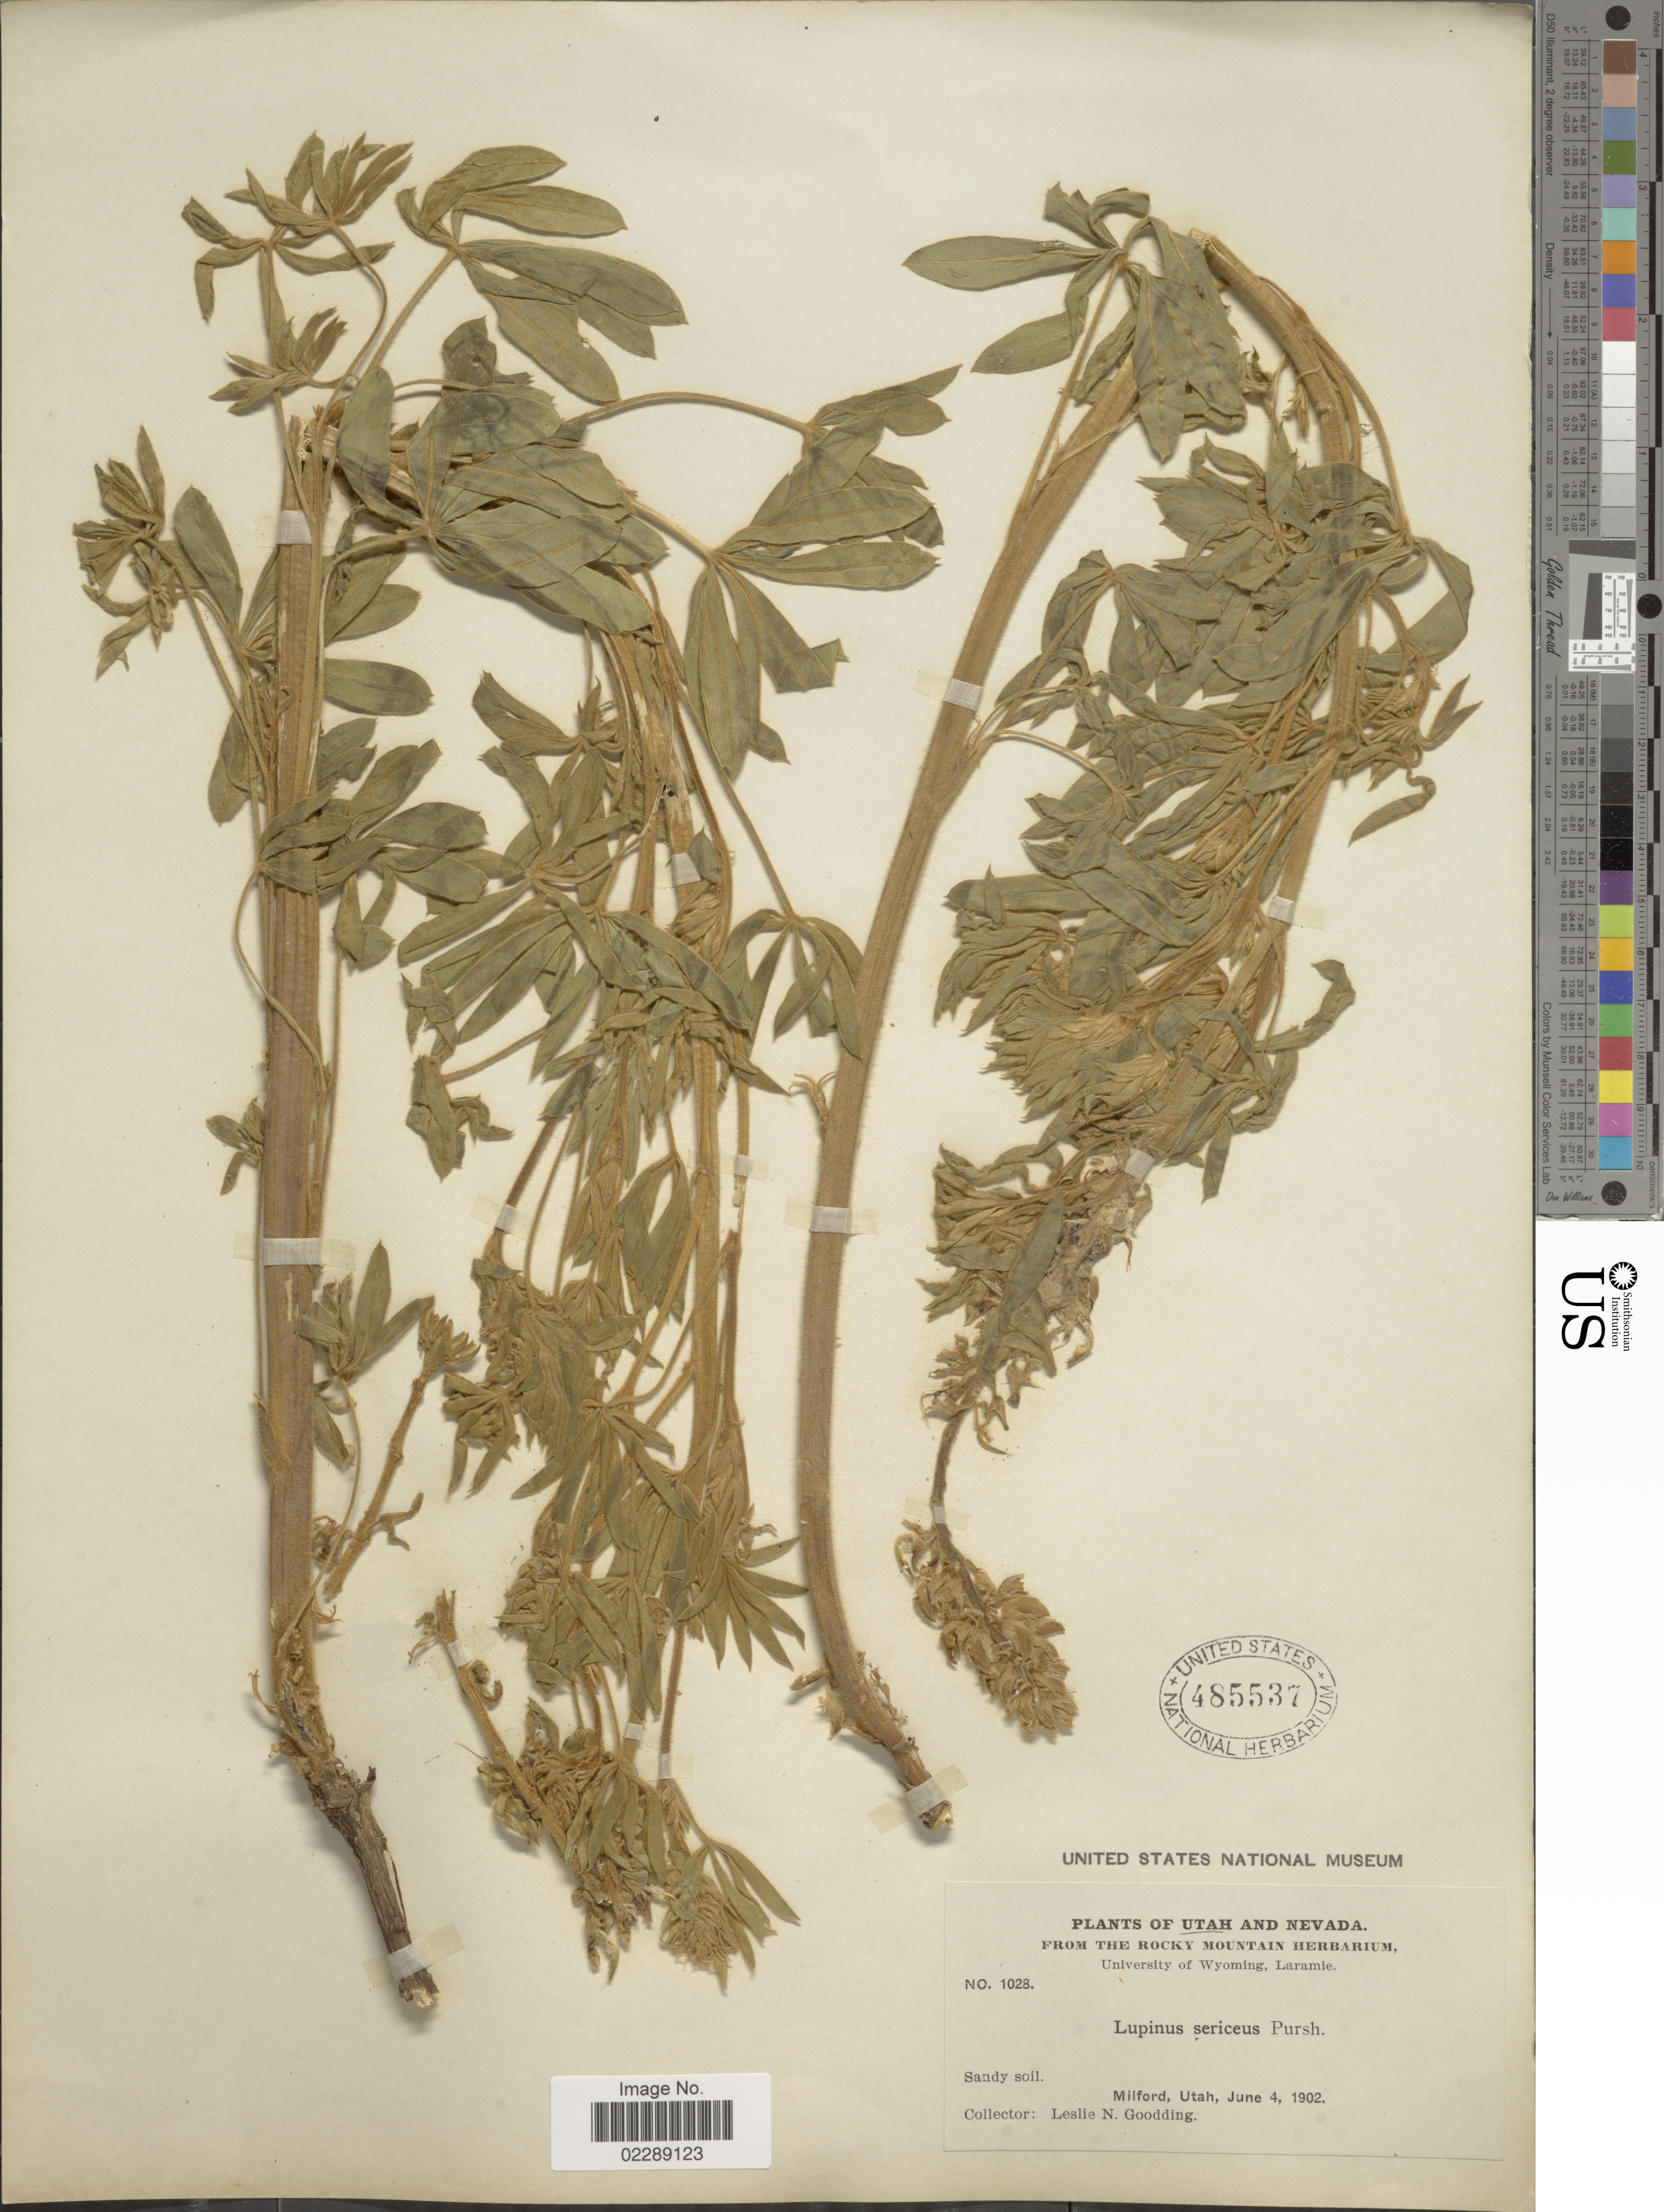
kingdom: Plantae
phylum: Tracheophyta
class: Magnoliopsida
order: Fabales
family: Fabaceae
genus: Lupinus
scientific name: Lupinus sericeus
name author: Pursh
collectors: L. N. Goodding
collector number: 1028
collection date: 1902-06-04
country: United States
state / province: Utah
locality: Milford, Utah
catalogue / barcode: US 485537